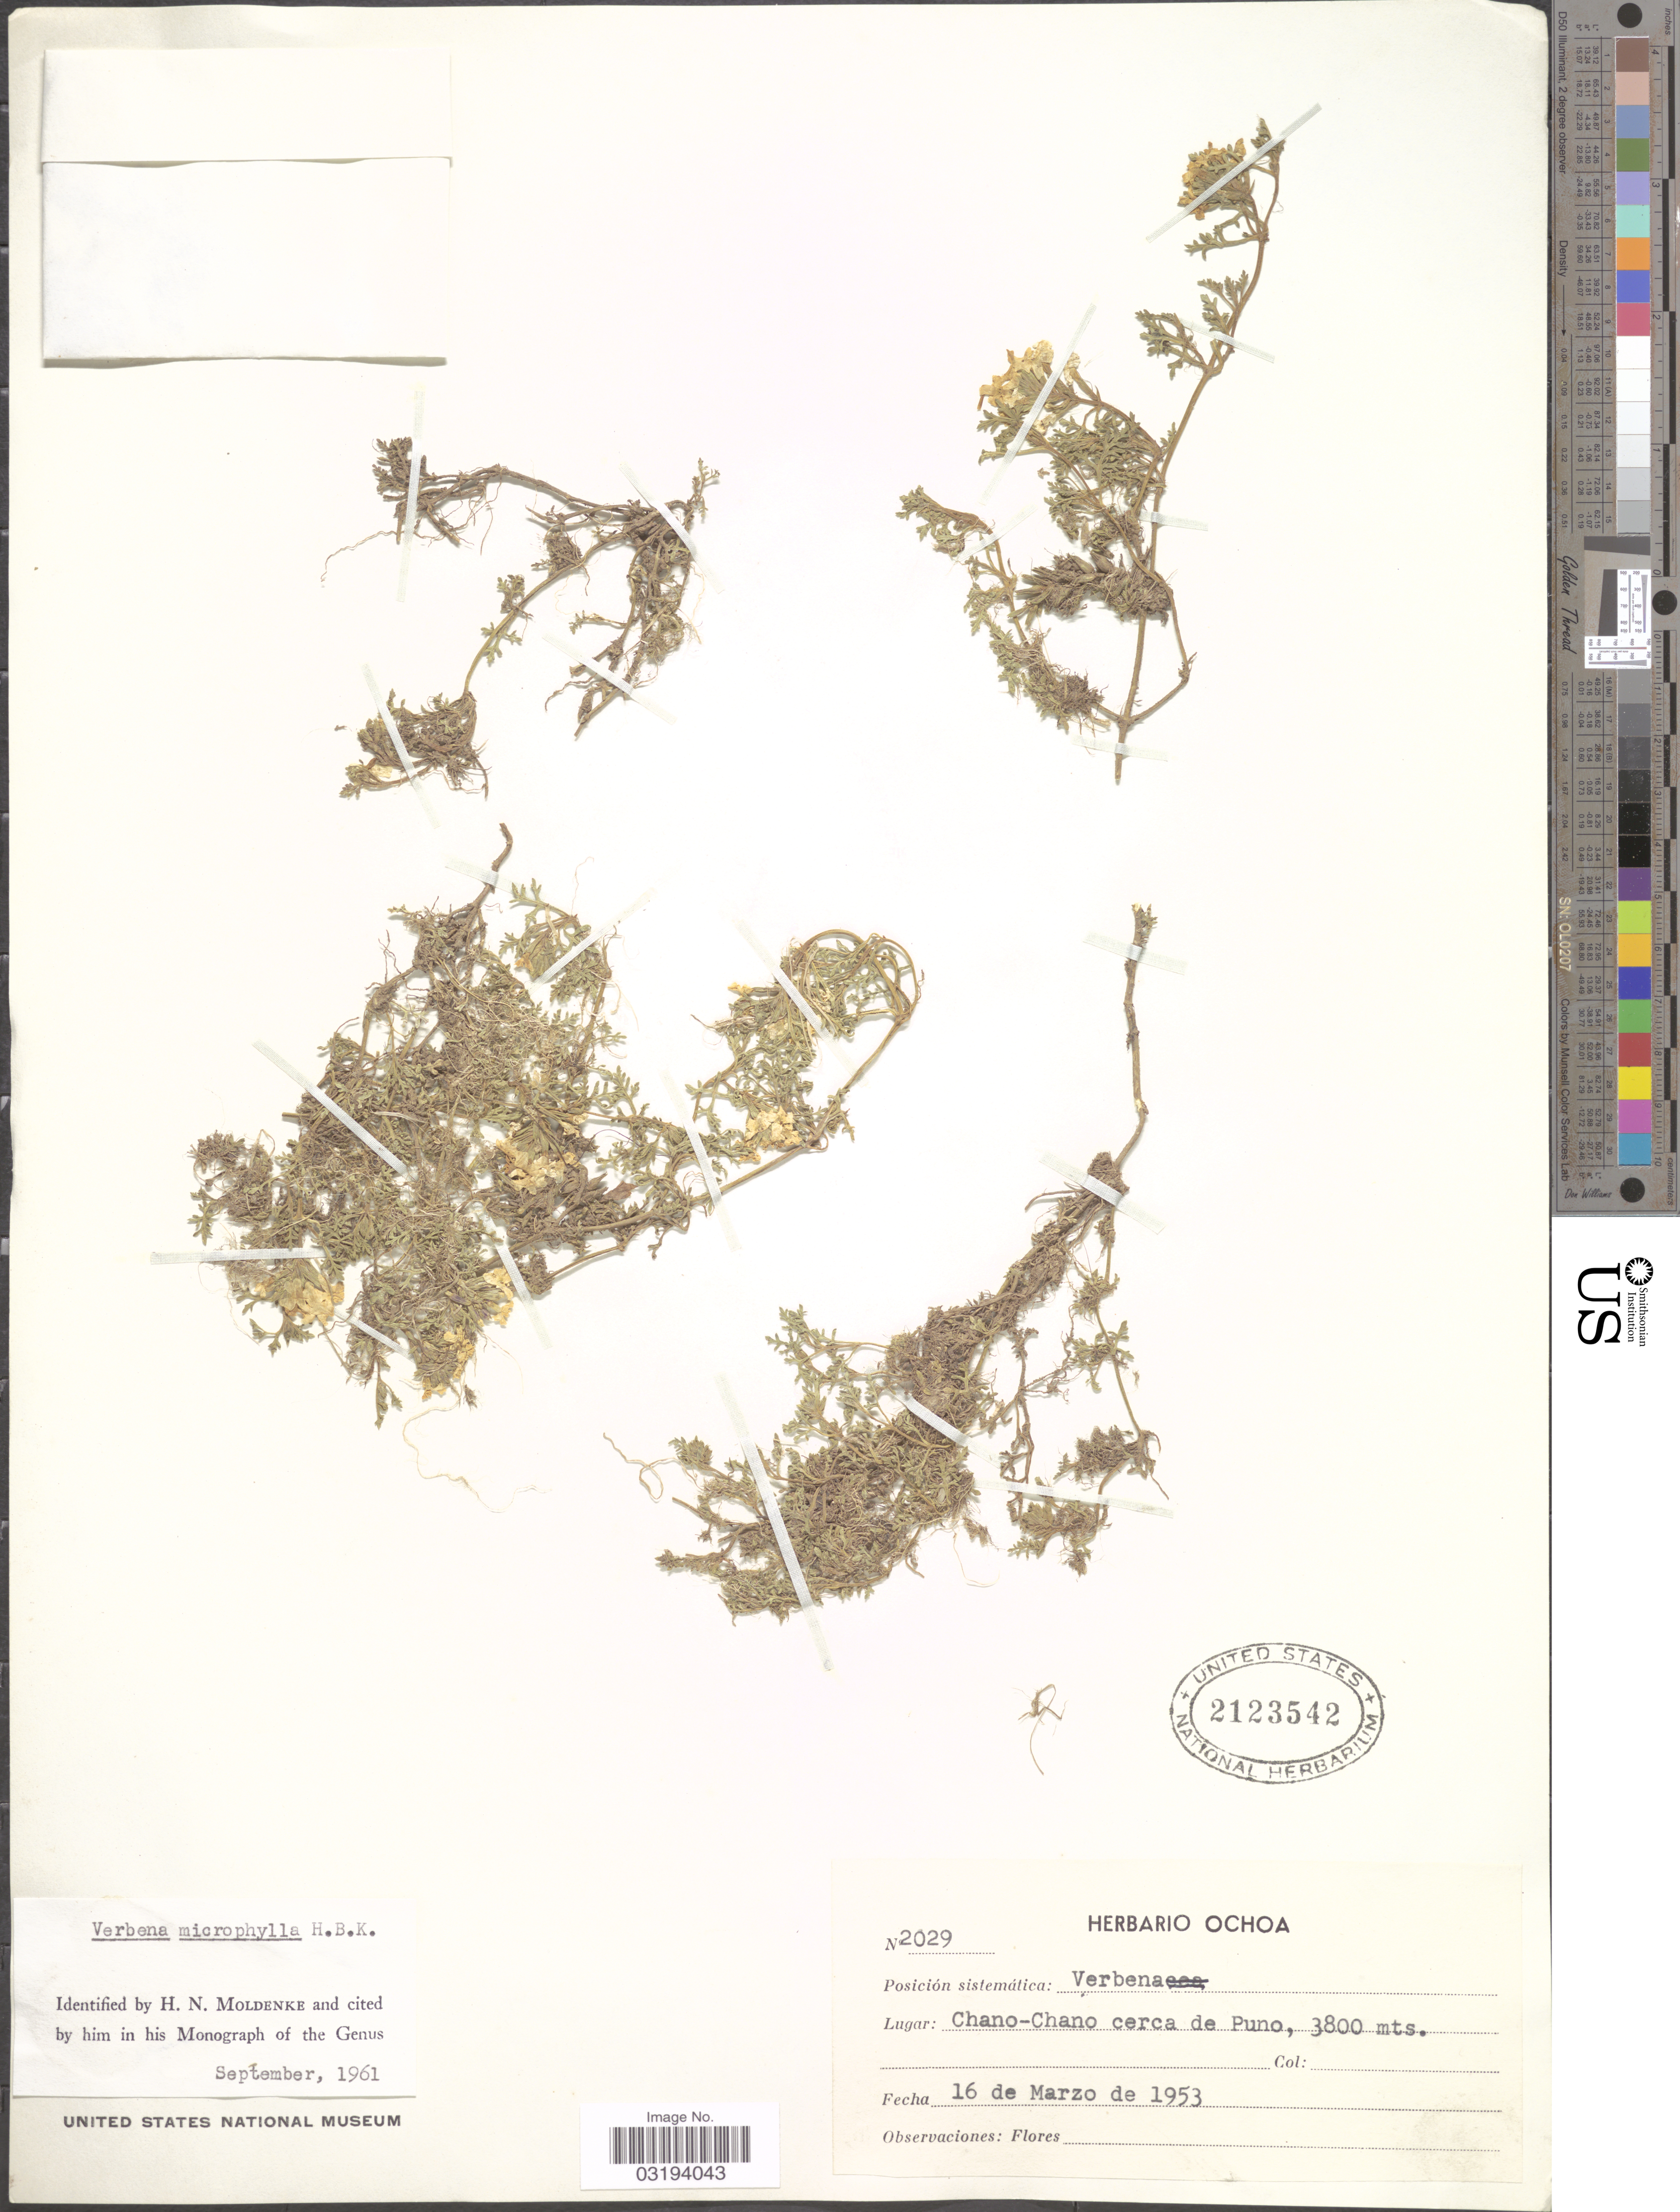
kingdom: Plantae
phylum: Tracheophyta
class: Magnoliopsida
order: Lamiales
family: Verbenaceae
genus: Verbena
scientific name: Verbena microphylla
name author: Kunth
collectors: ex herb. Ochoa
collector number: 2029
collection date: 1953-03-16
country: Peru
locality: Chano-Chano cerca de Puno.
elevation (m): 3800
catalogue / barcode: US 2123542